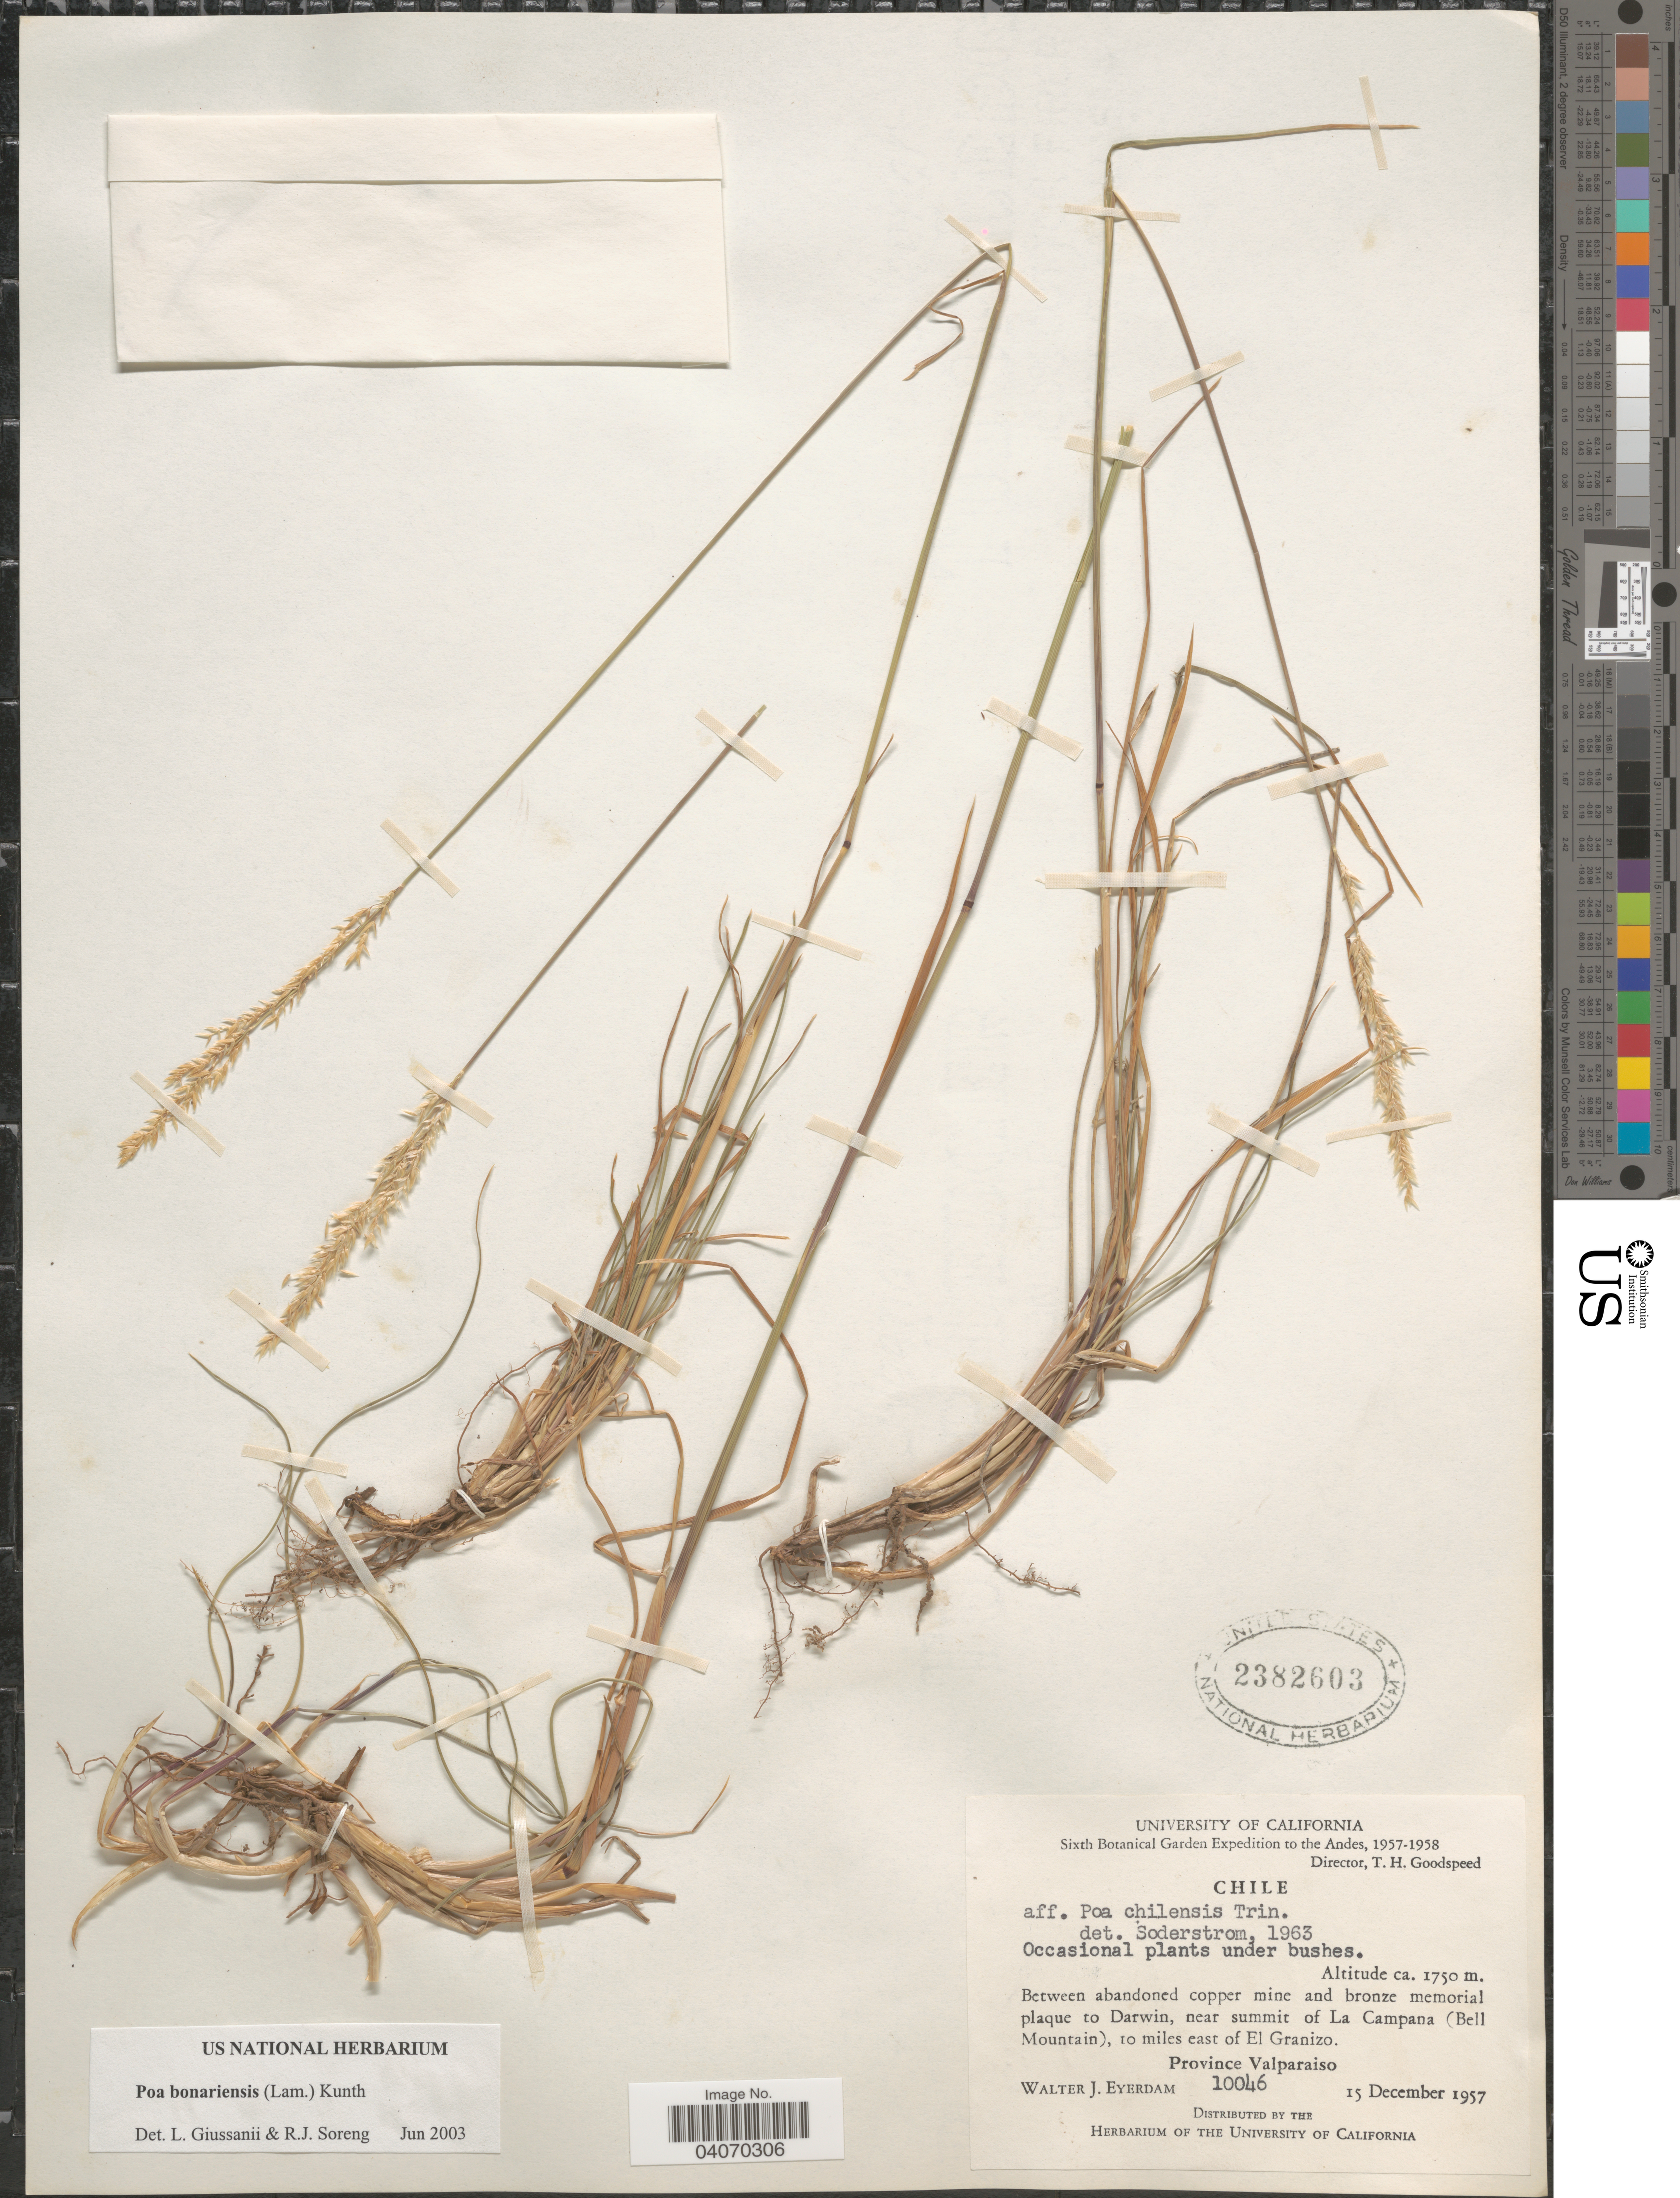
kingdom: Plantae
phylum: Tracheophyta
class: Liliopsida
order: Poales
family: Poaceae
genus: Poa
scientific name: Poa bonariensis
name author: (Lam.) Kunth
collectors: W. J. Eyerdam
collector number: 10046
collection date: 1957-12-15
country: Chile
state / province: Valparaíso (V)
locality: Between abandoned copper mine and bronze memorial plaque to Darwin, near summit of La Campana (Bell Mountain), 10 miles east of El Granizo. Sixth Botanical Garden Expedition to the Andes, 1957-1958.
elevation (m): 1750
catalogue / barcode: US 2382603